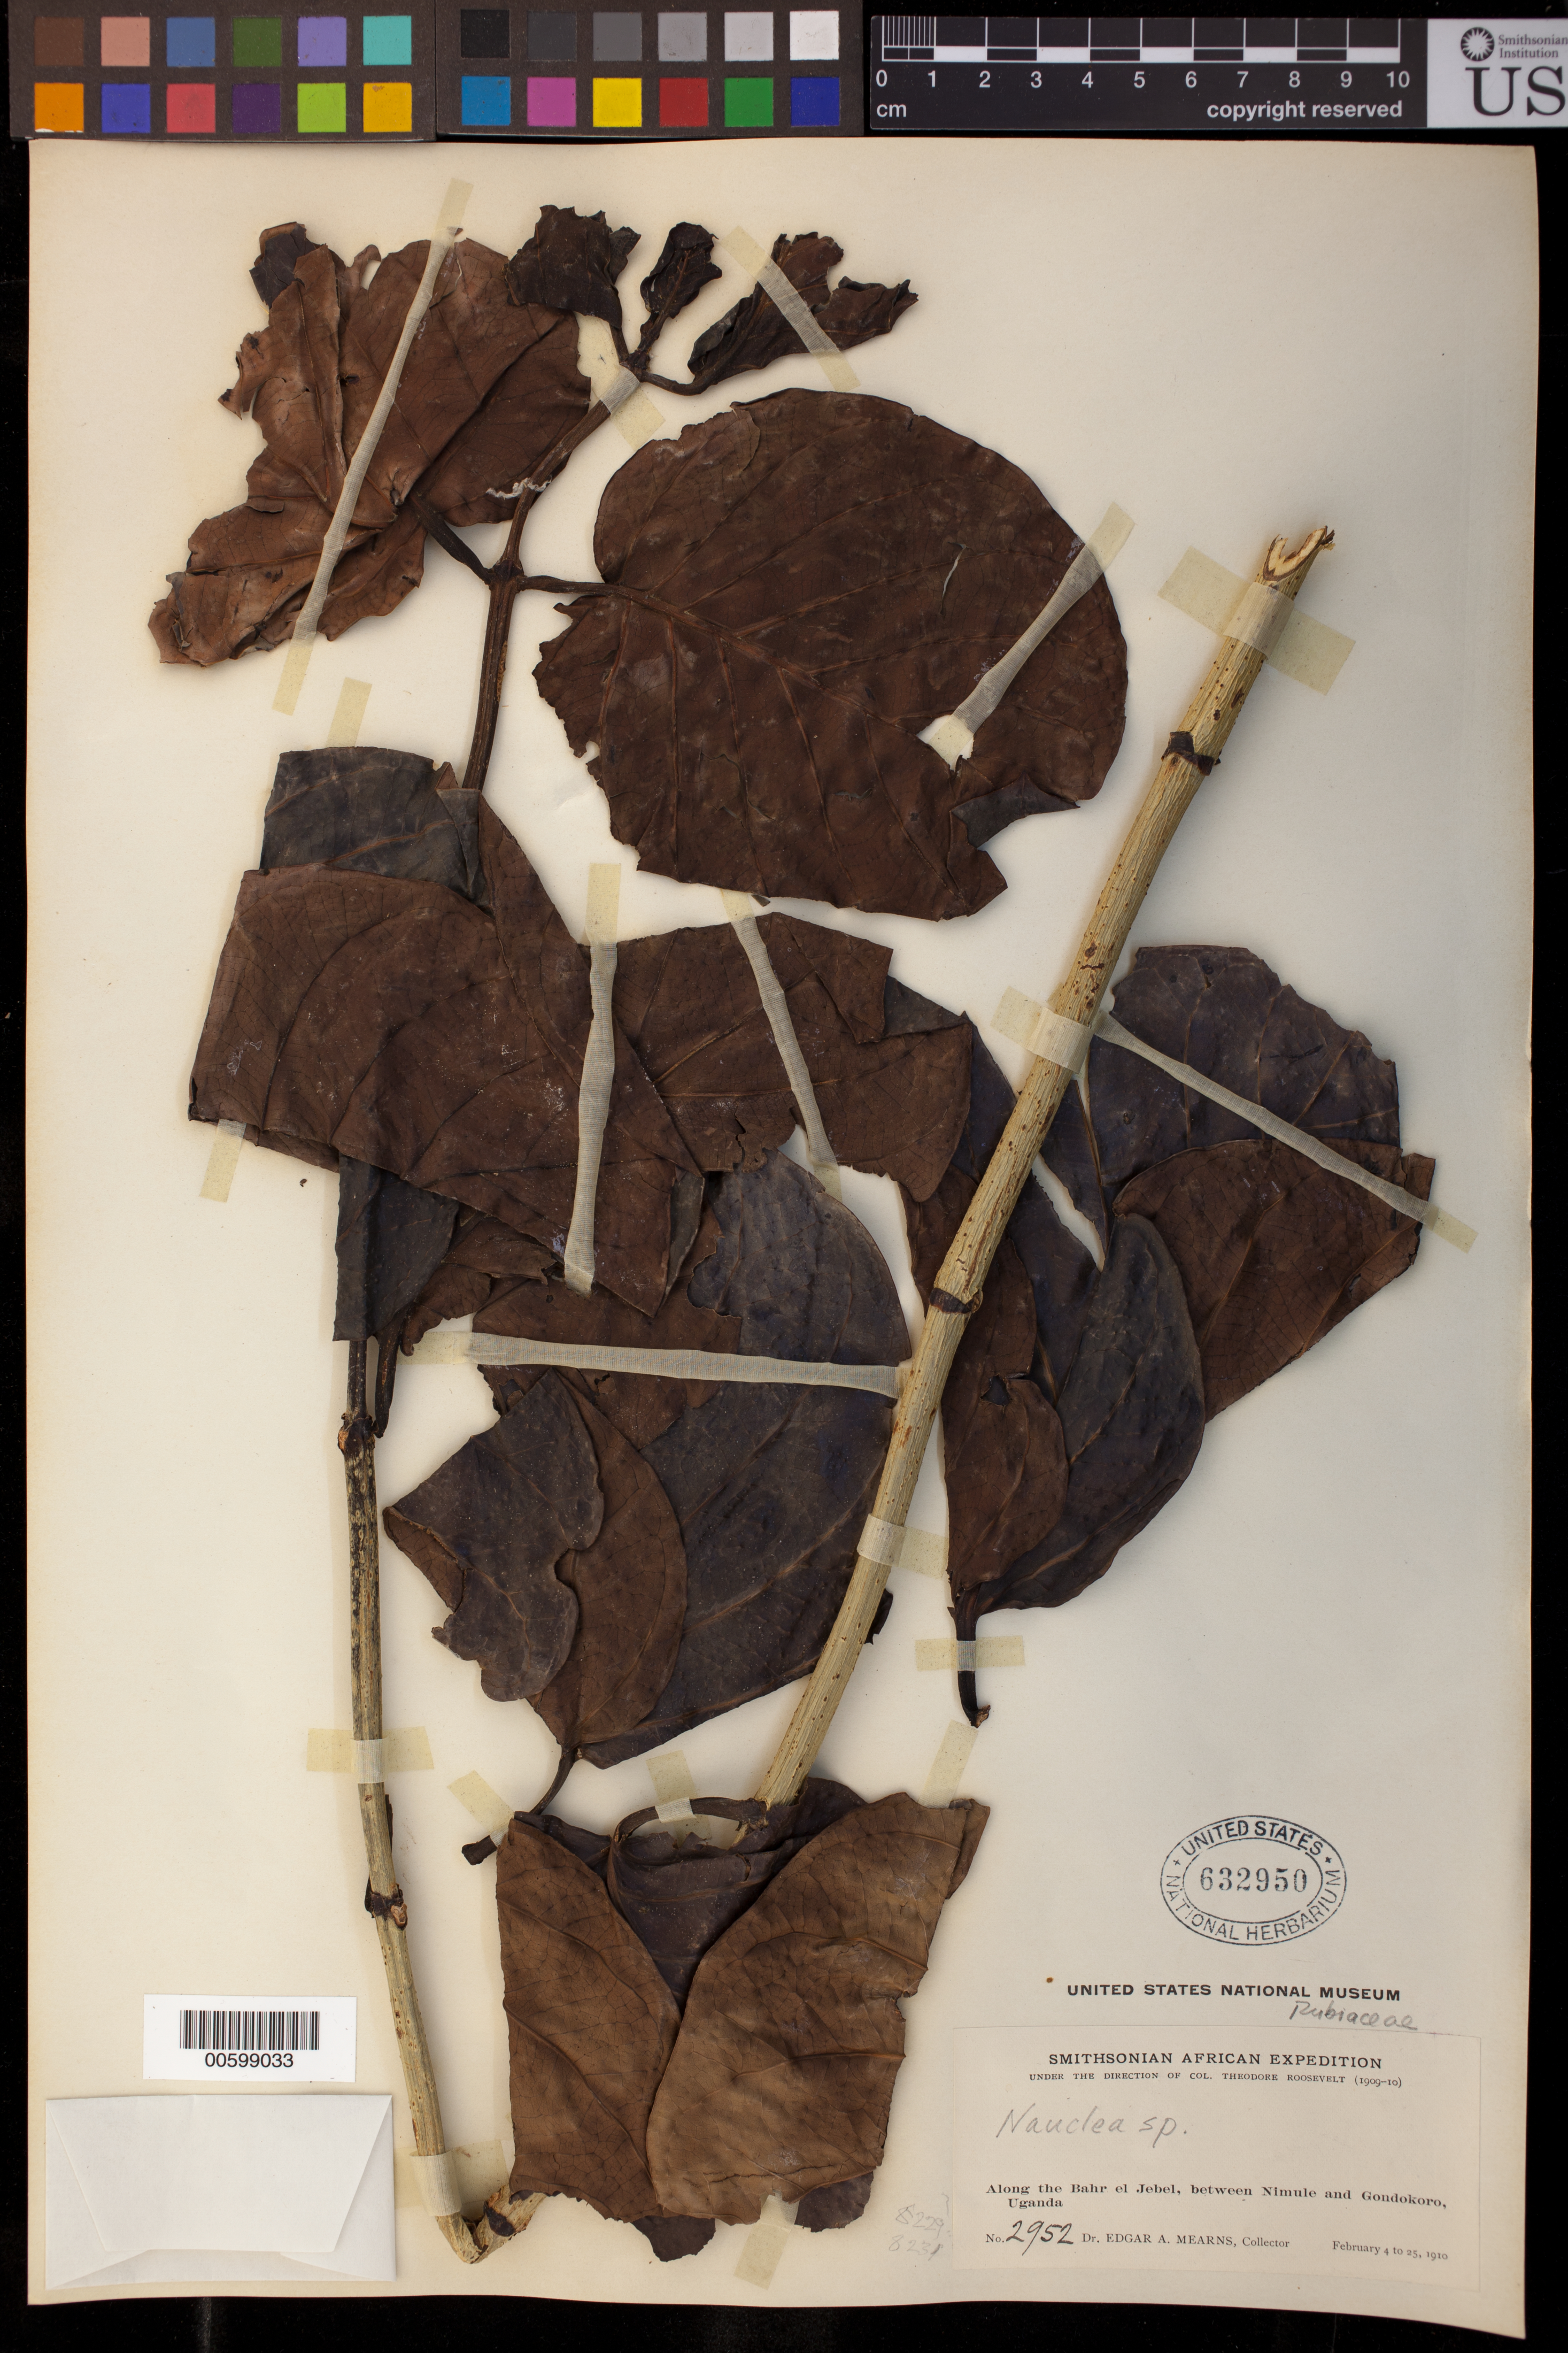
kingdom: Plantae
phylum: Tracheophyta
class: Magnoliopsida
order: Gentianales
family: Rubiaceae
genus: Nauclea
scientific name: Nauclea sp.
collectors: E. A. Mearns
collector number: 2952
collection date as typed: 04 Feb 1910 to 25 Feb 1910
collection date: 1910-02-04/1910-02-25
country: South Sudan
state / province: Central Equatoria / Eastern Equatoria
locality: Along the Bahr el Jebel, between Nimule and Gondokoro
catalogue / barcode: US 632950